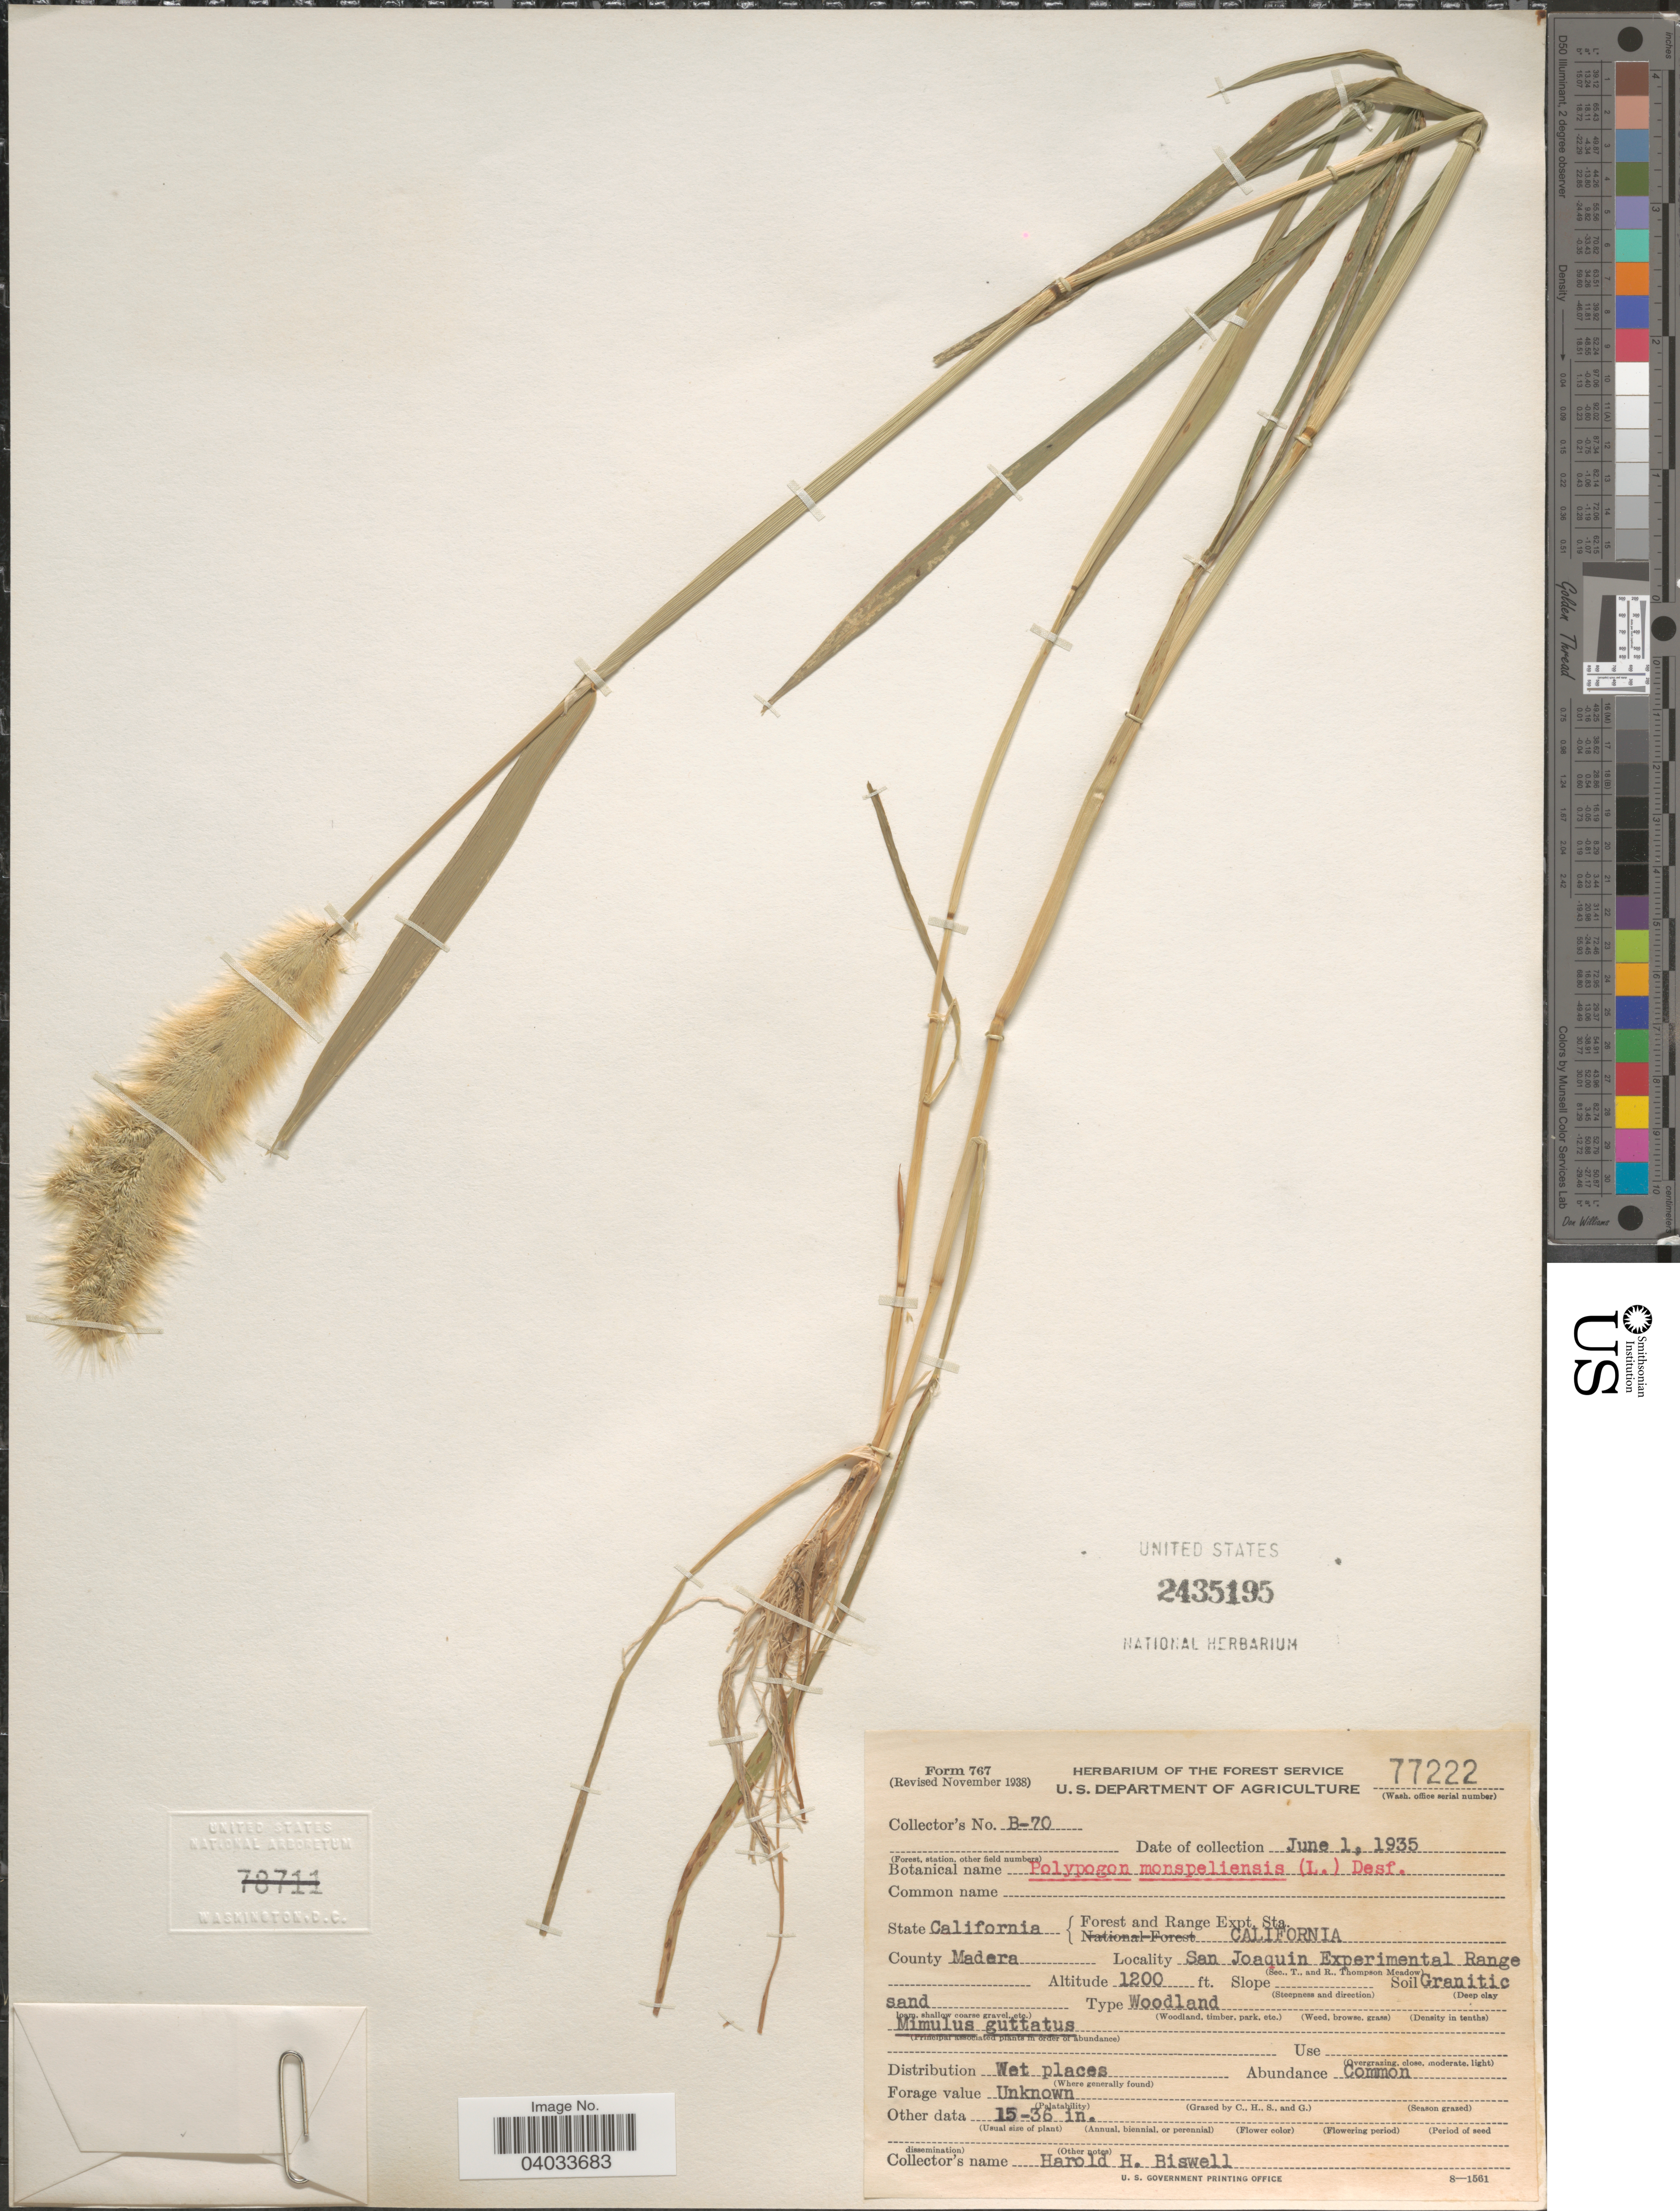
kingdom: Plantae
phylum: Tracheophyta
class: Liliopsida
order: Poales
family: Poaceae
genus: Polypogon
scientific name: Polypogon monspeliensis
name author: (L.) Desf.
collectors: H. Biswell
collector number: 77222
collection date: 1935-06-01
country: United States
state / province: California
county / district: Madera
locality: Forest and Range Expt. Sta. California. County Madera. San Joaquin Experimental Range.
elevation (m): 366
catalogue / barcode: US 2435195